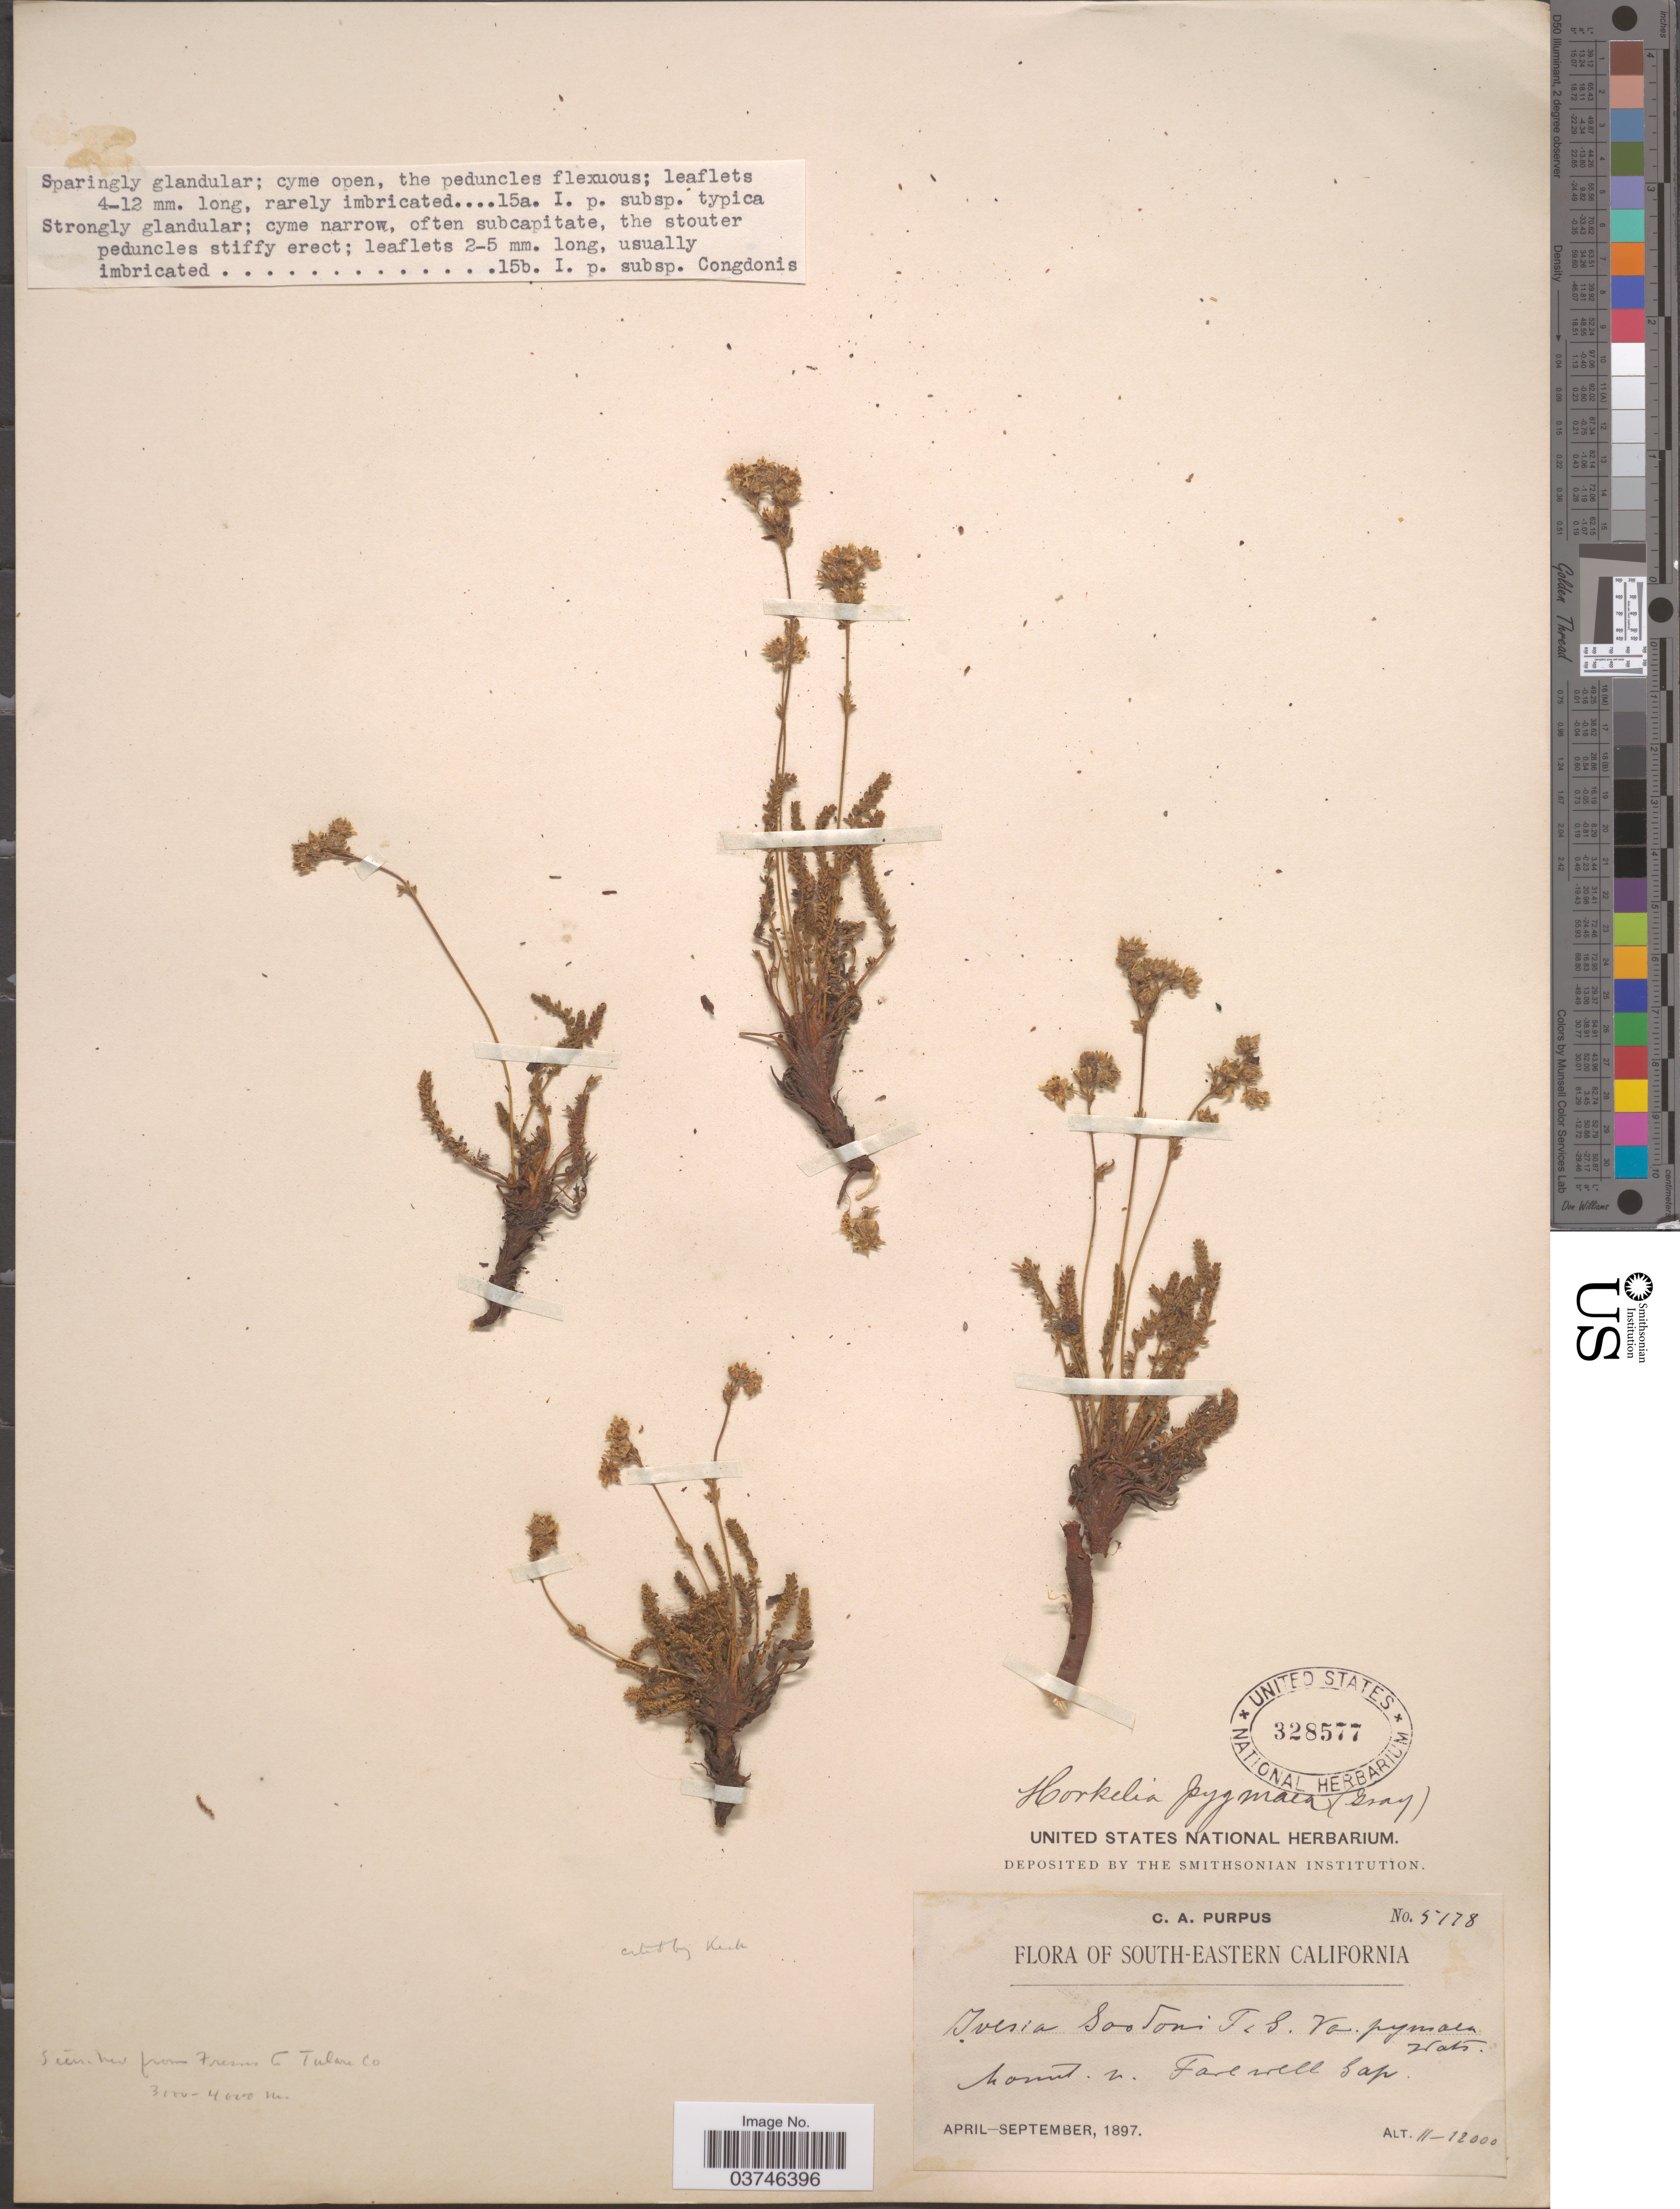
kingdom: Plantae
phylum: Tracheophyta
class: Magnoliopsida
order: Rosales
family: Rosaceae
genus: Potentilla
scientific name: Potentilla nubigena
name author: Greene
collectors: C. A. Purpus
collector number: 5178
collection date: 1897-04/1897-09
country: United States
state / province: California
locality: South-Eastern California. Mouth of Farewell Gap.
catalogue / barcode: US 328577